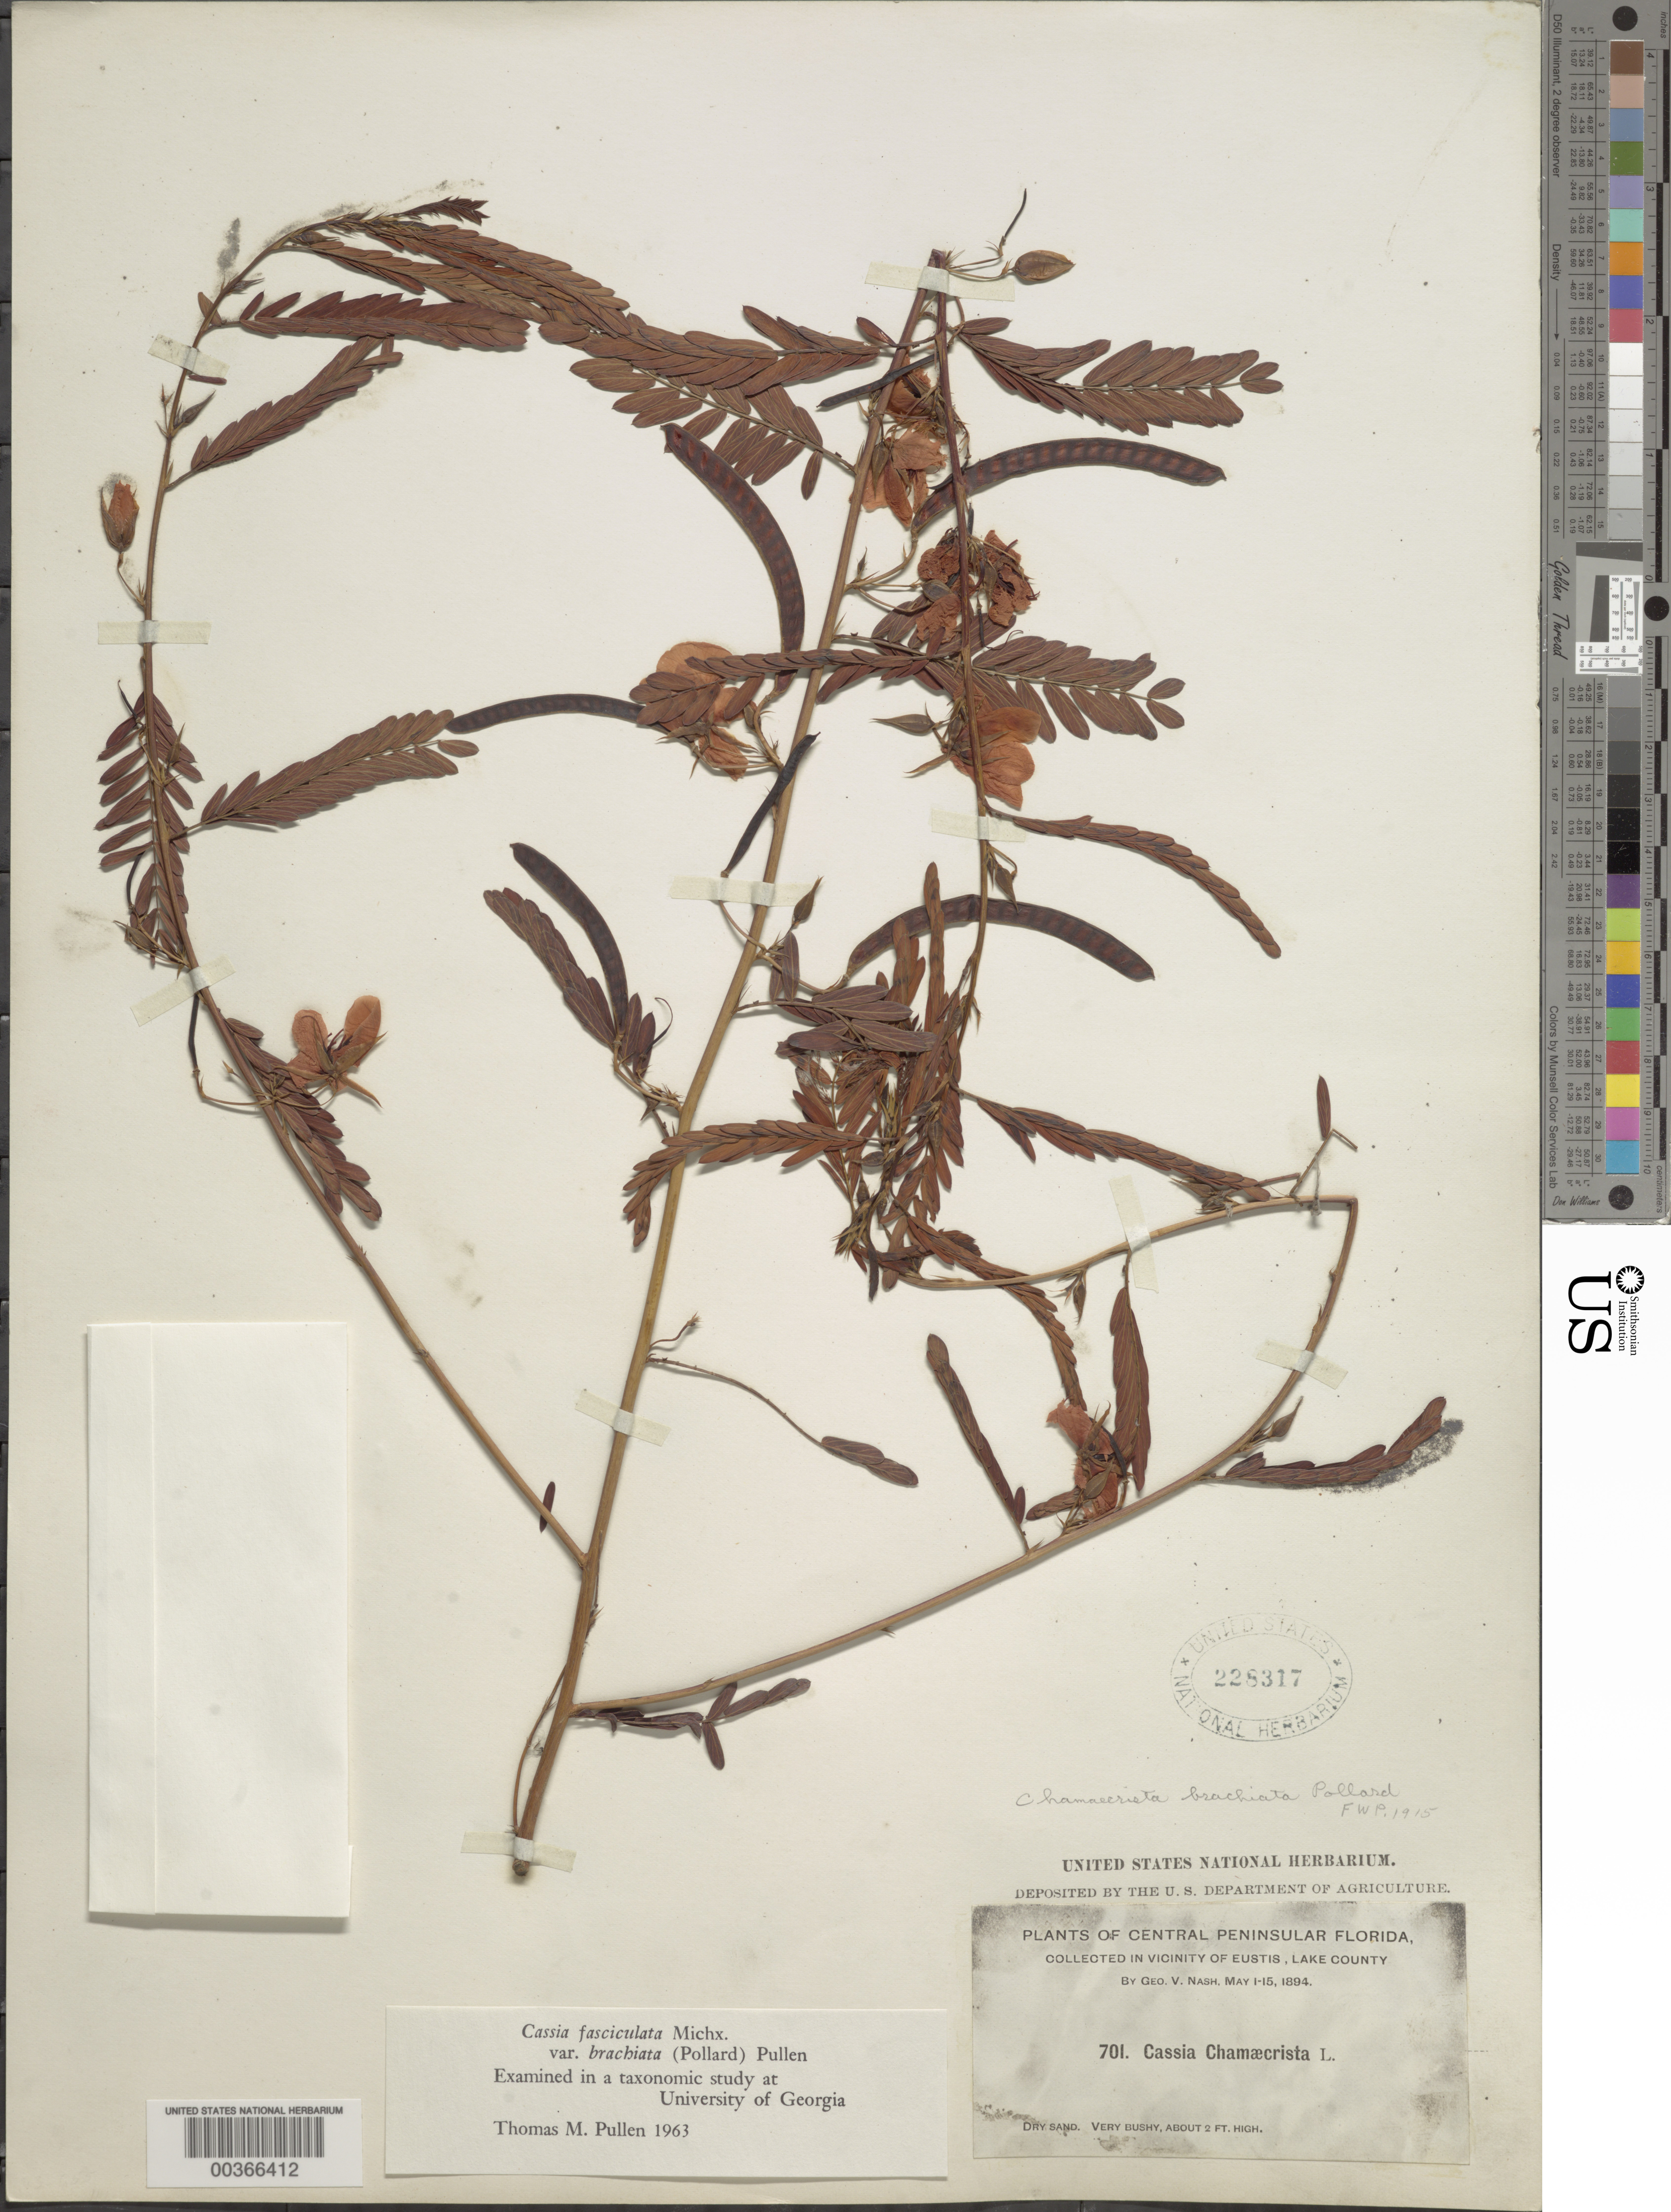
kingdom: Plantae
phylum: Tracheophyta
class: Magnoliopsida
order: Fabales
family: Fabaceae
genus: Chamaecrista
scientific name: Chamaecrista fasciculata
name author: (Michx.) Greene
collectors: G. V. Nash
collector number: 701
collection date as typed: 01 May 1894 to 15 May 1894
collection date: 1894-05-01/1894-05-15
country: United States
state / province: Florida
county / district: Lake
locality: Vicinity of eustis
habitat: Dry sand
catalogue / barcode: US 228317